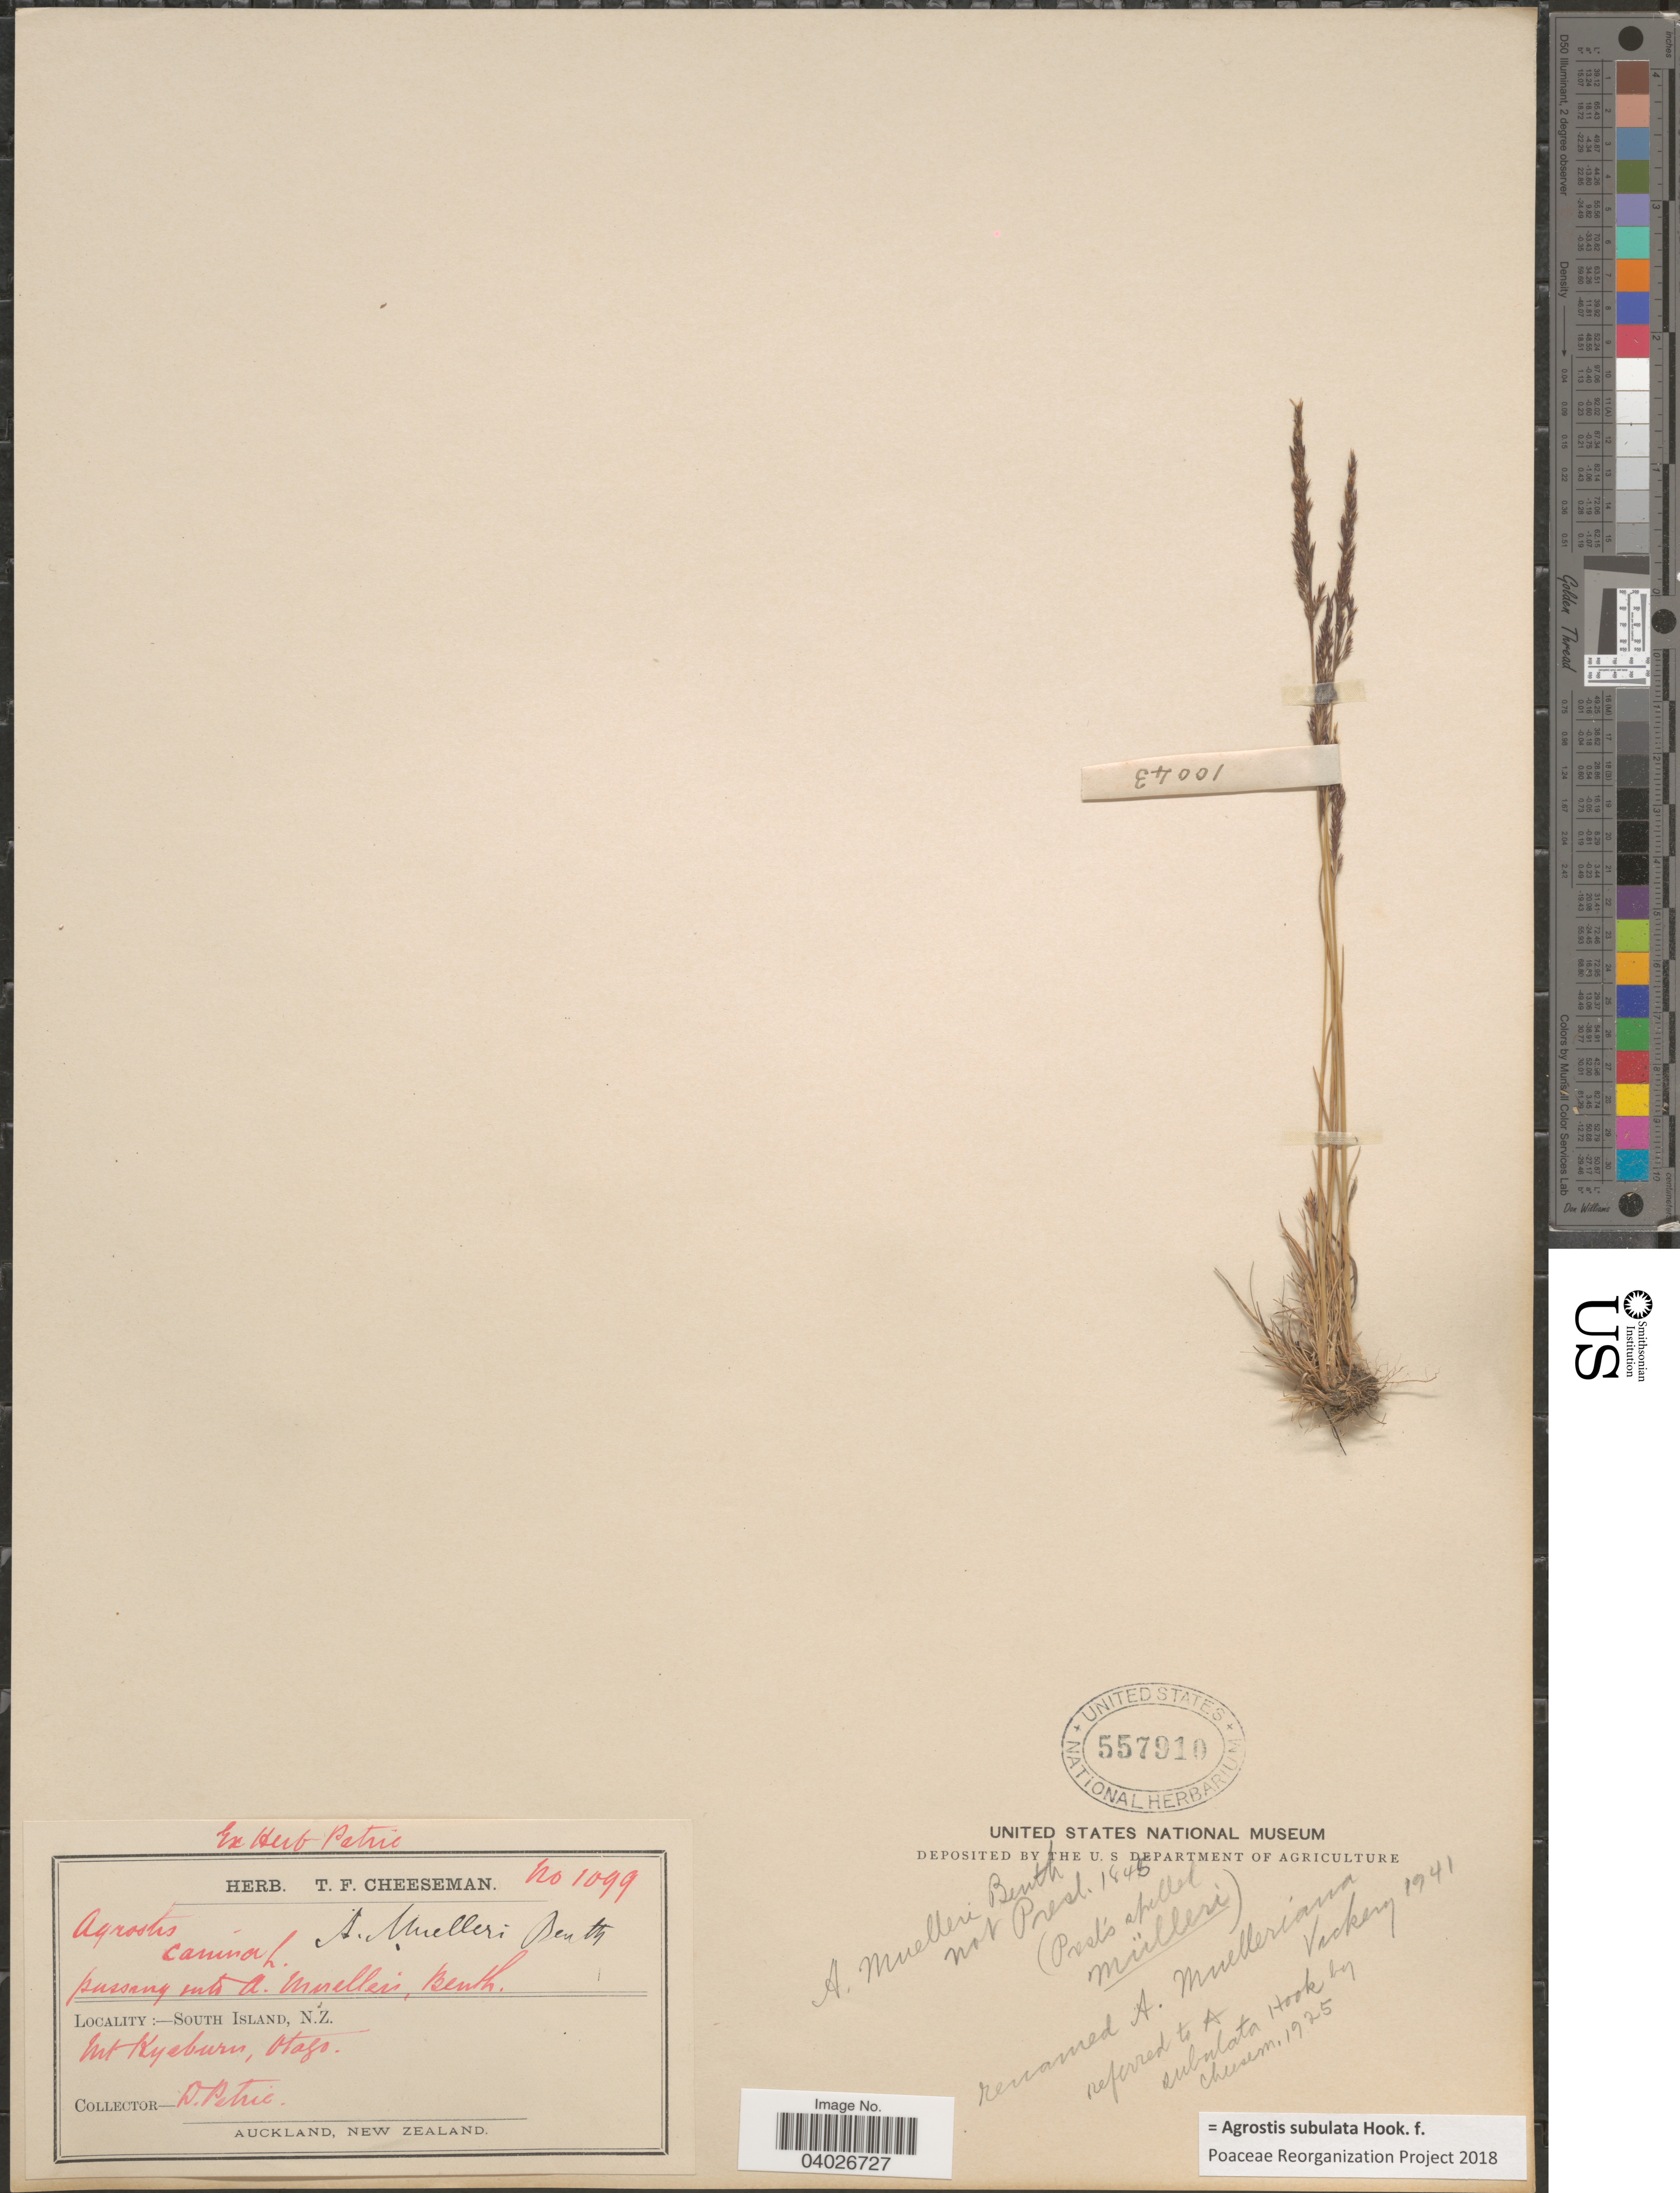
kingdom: Plantae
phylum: Tracheophyta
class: Liliopsida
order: Poales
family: Poaceae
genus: Agrostis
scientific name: Agrostis subulata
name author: Hook. f.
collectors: D. Petrie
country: New Zealand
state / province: Otago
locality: South Island. Mt Kyeburn.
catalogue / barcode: US 557910